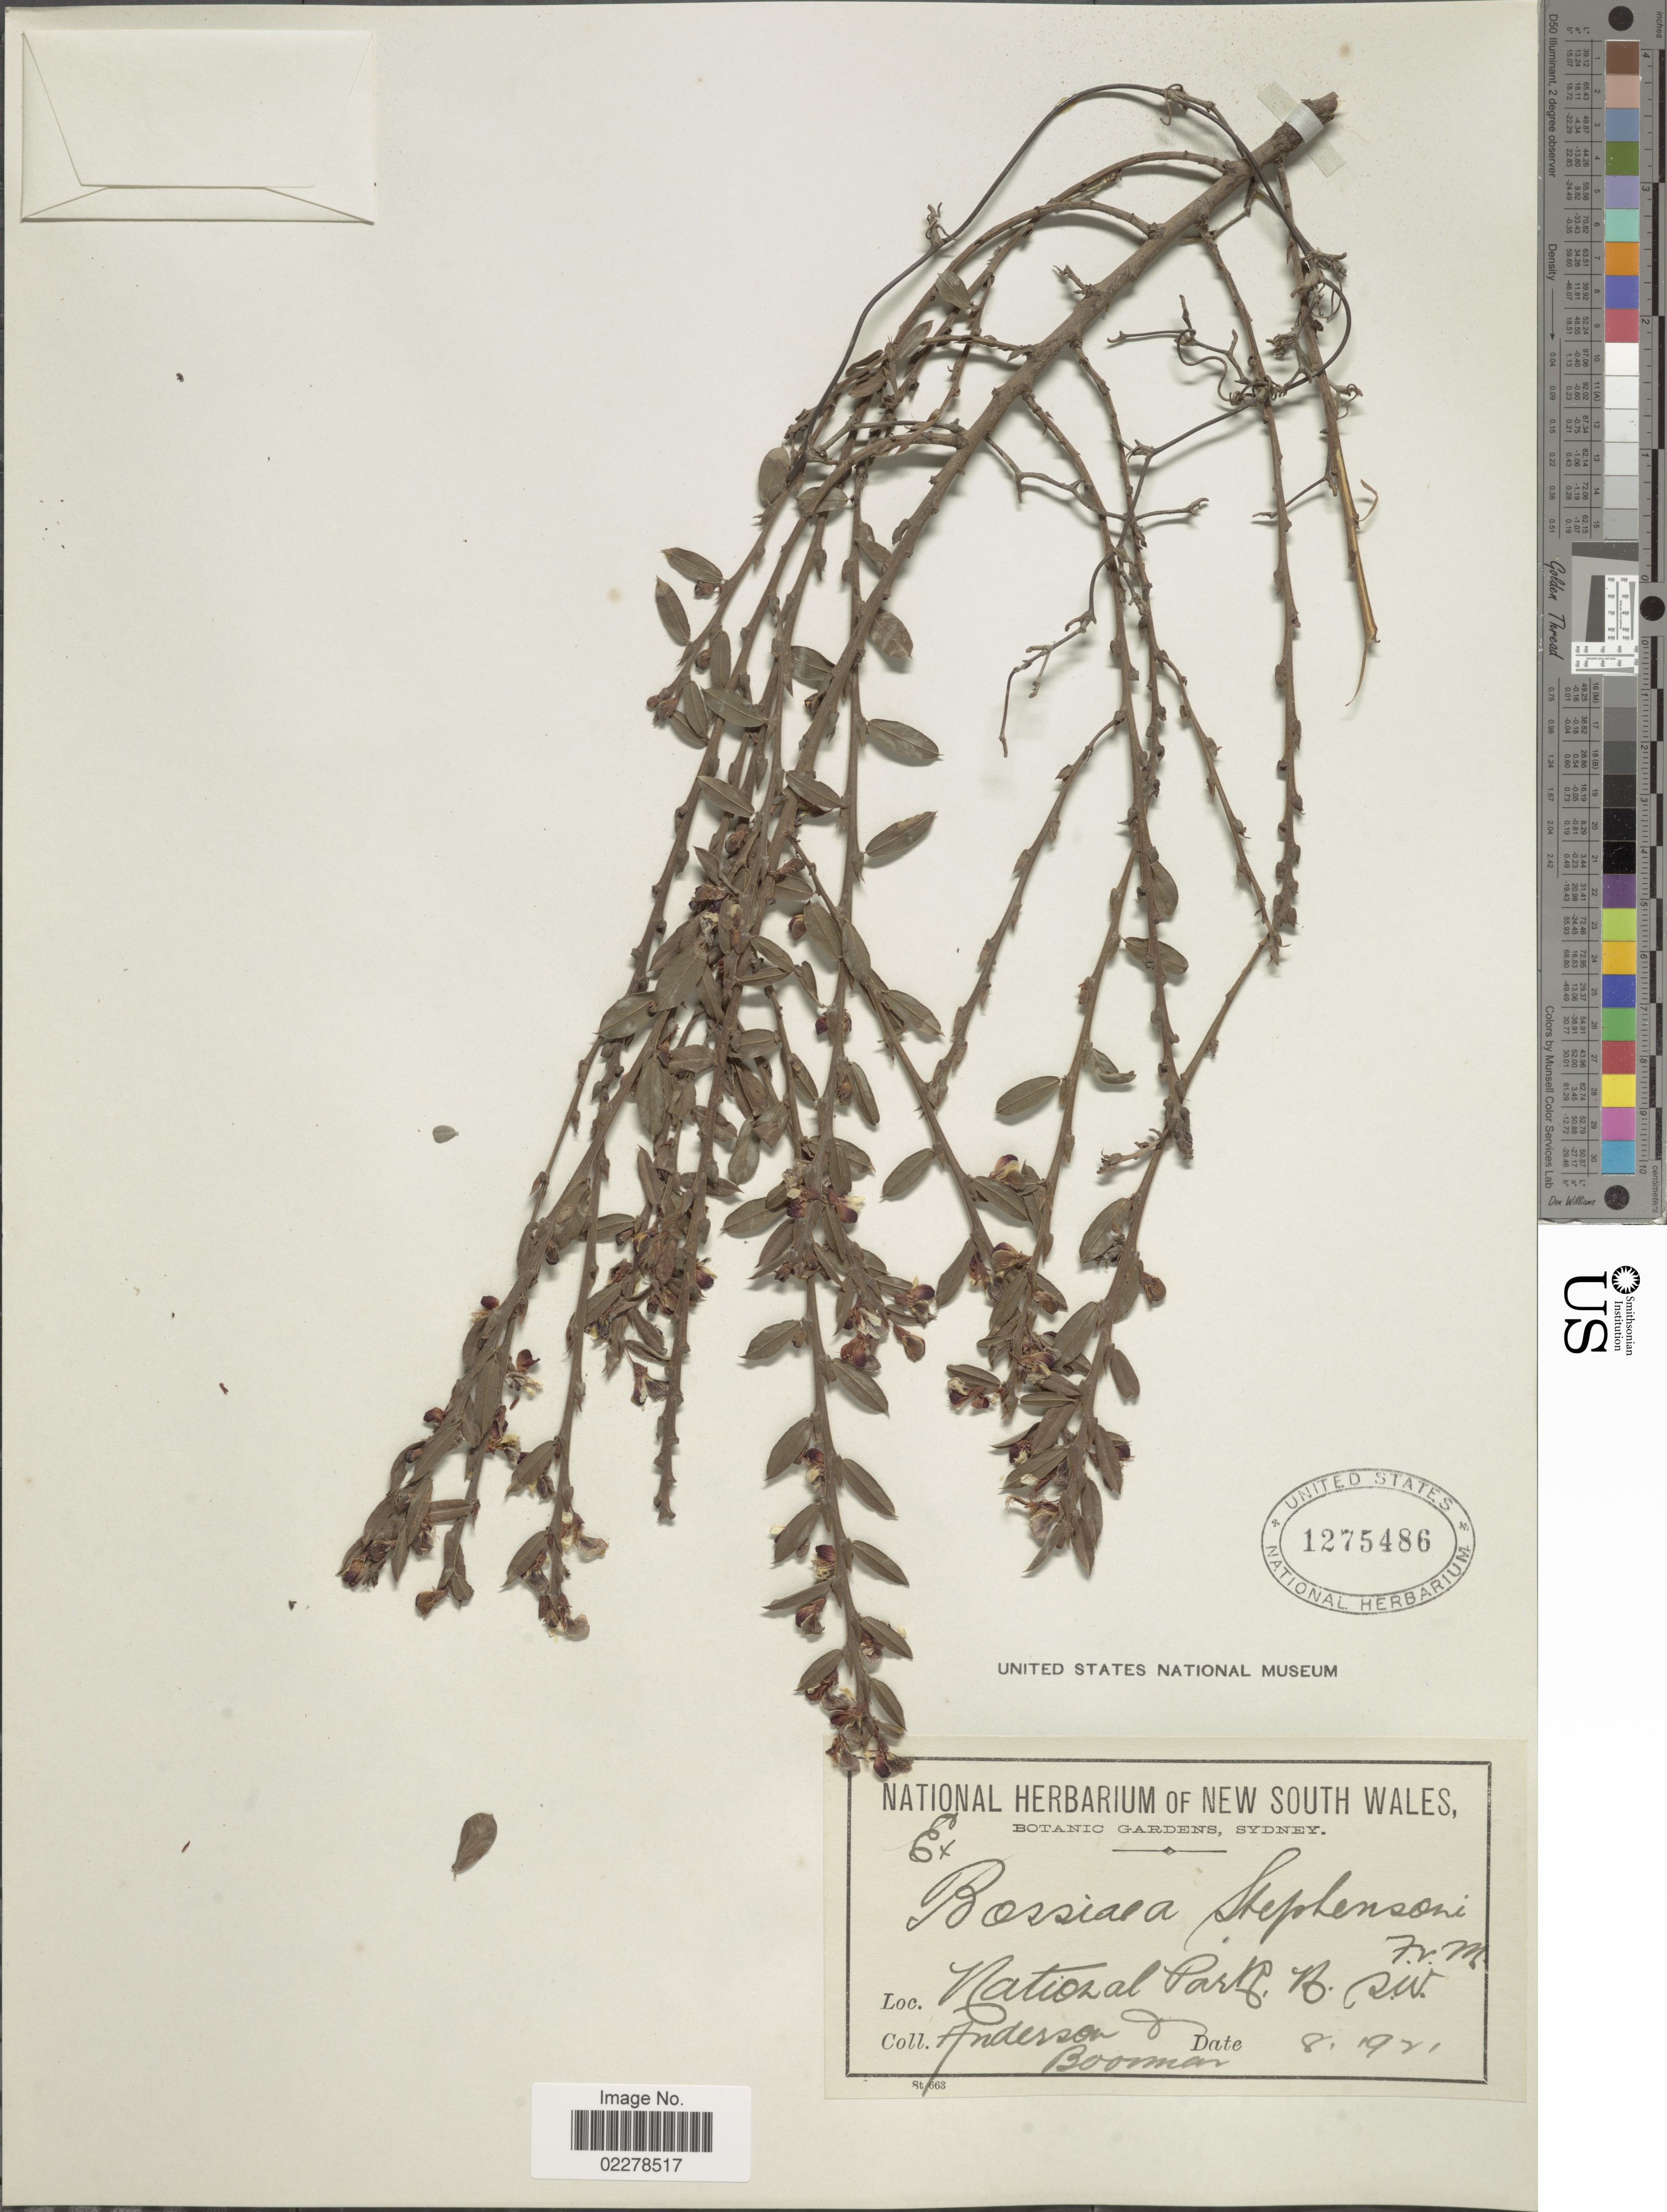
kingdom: Plantae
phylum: Tracheophyta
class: Magnoliopsida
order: Fabales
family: Fabaceae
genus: Bossiaea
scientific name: Bossiaea stephensonii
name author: F. Muell.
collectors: -. Anderson & -. Boorman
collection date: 1921-08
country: Australia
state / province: New South Wales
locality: National Park, N.S.W.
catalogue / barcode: US 1275486